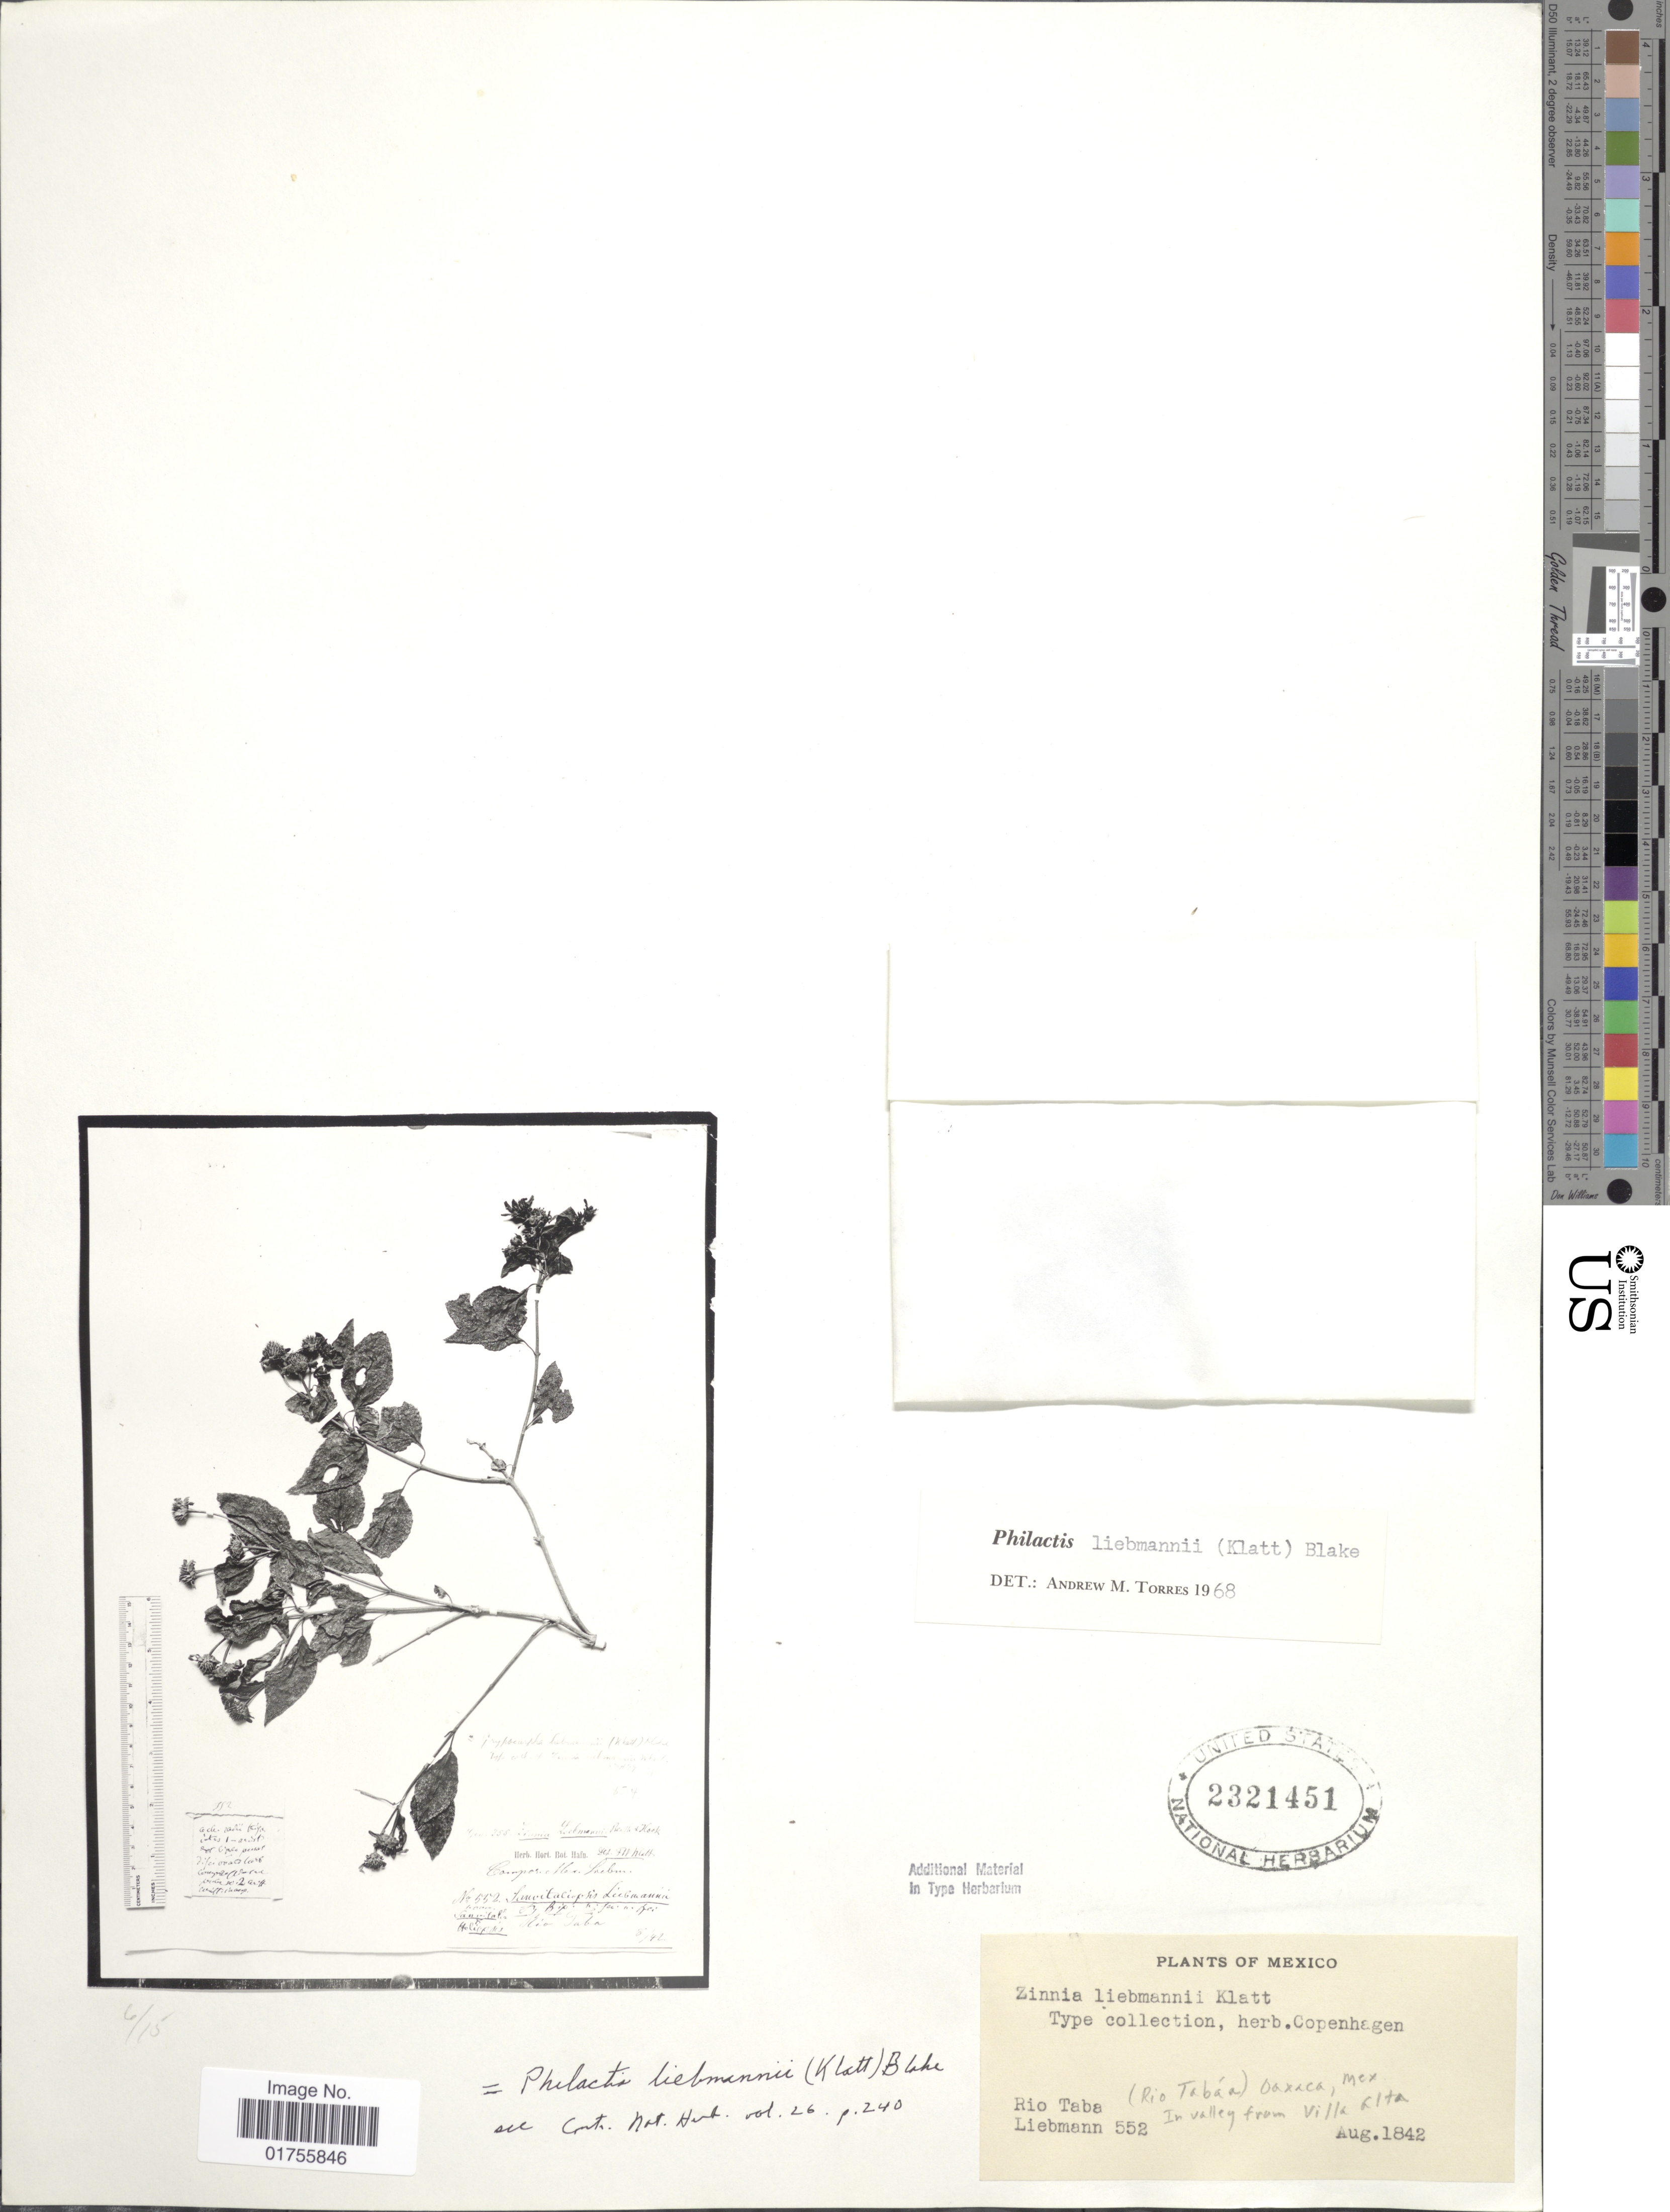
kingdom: Plantae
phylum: Tracheophyta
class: Magnoliopsida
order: Asterales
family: Asteraceae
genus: Philactis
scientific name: Philactis liebmannii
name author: (Klatt) Blake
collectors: F. M. Liebmann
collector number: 552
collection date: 1842-08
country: Mexico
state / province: Oaxaca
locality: Rio Taba (Rio Tabáa) In valley from Villa Alta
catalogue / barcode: US 2321451